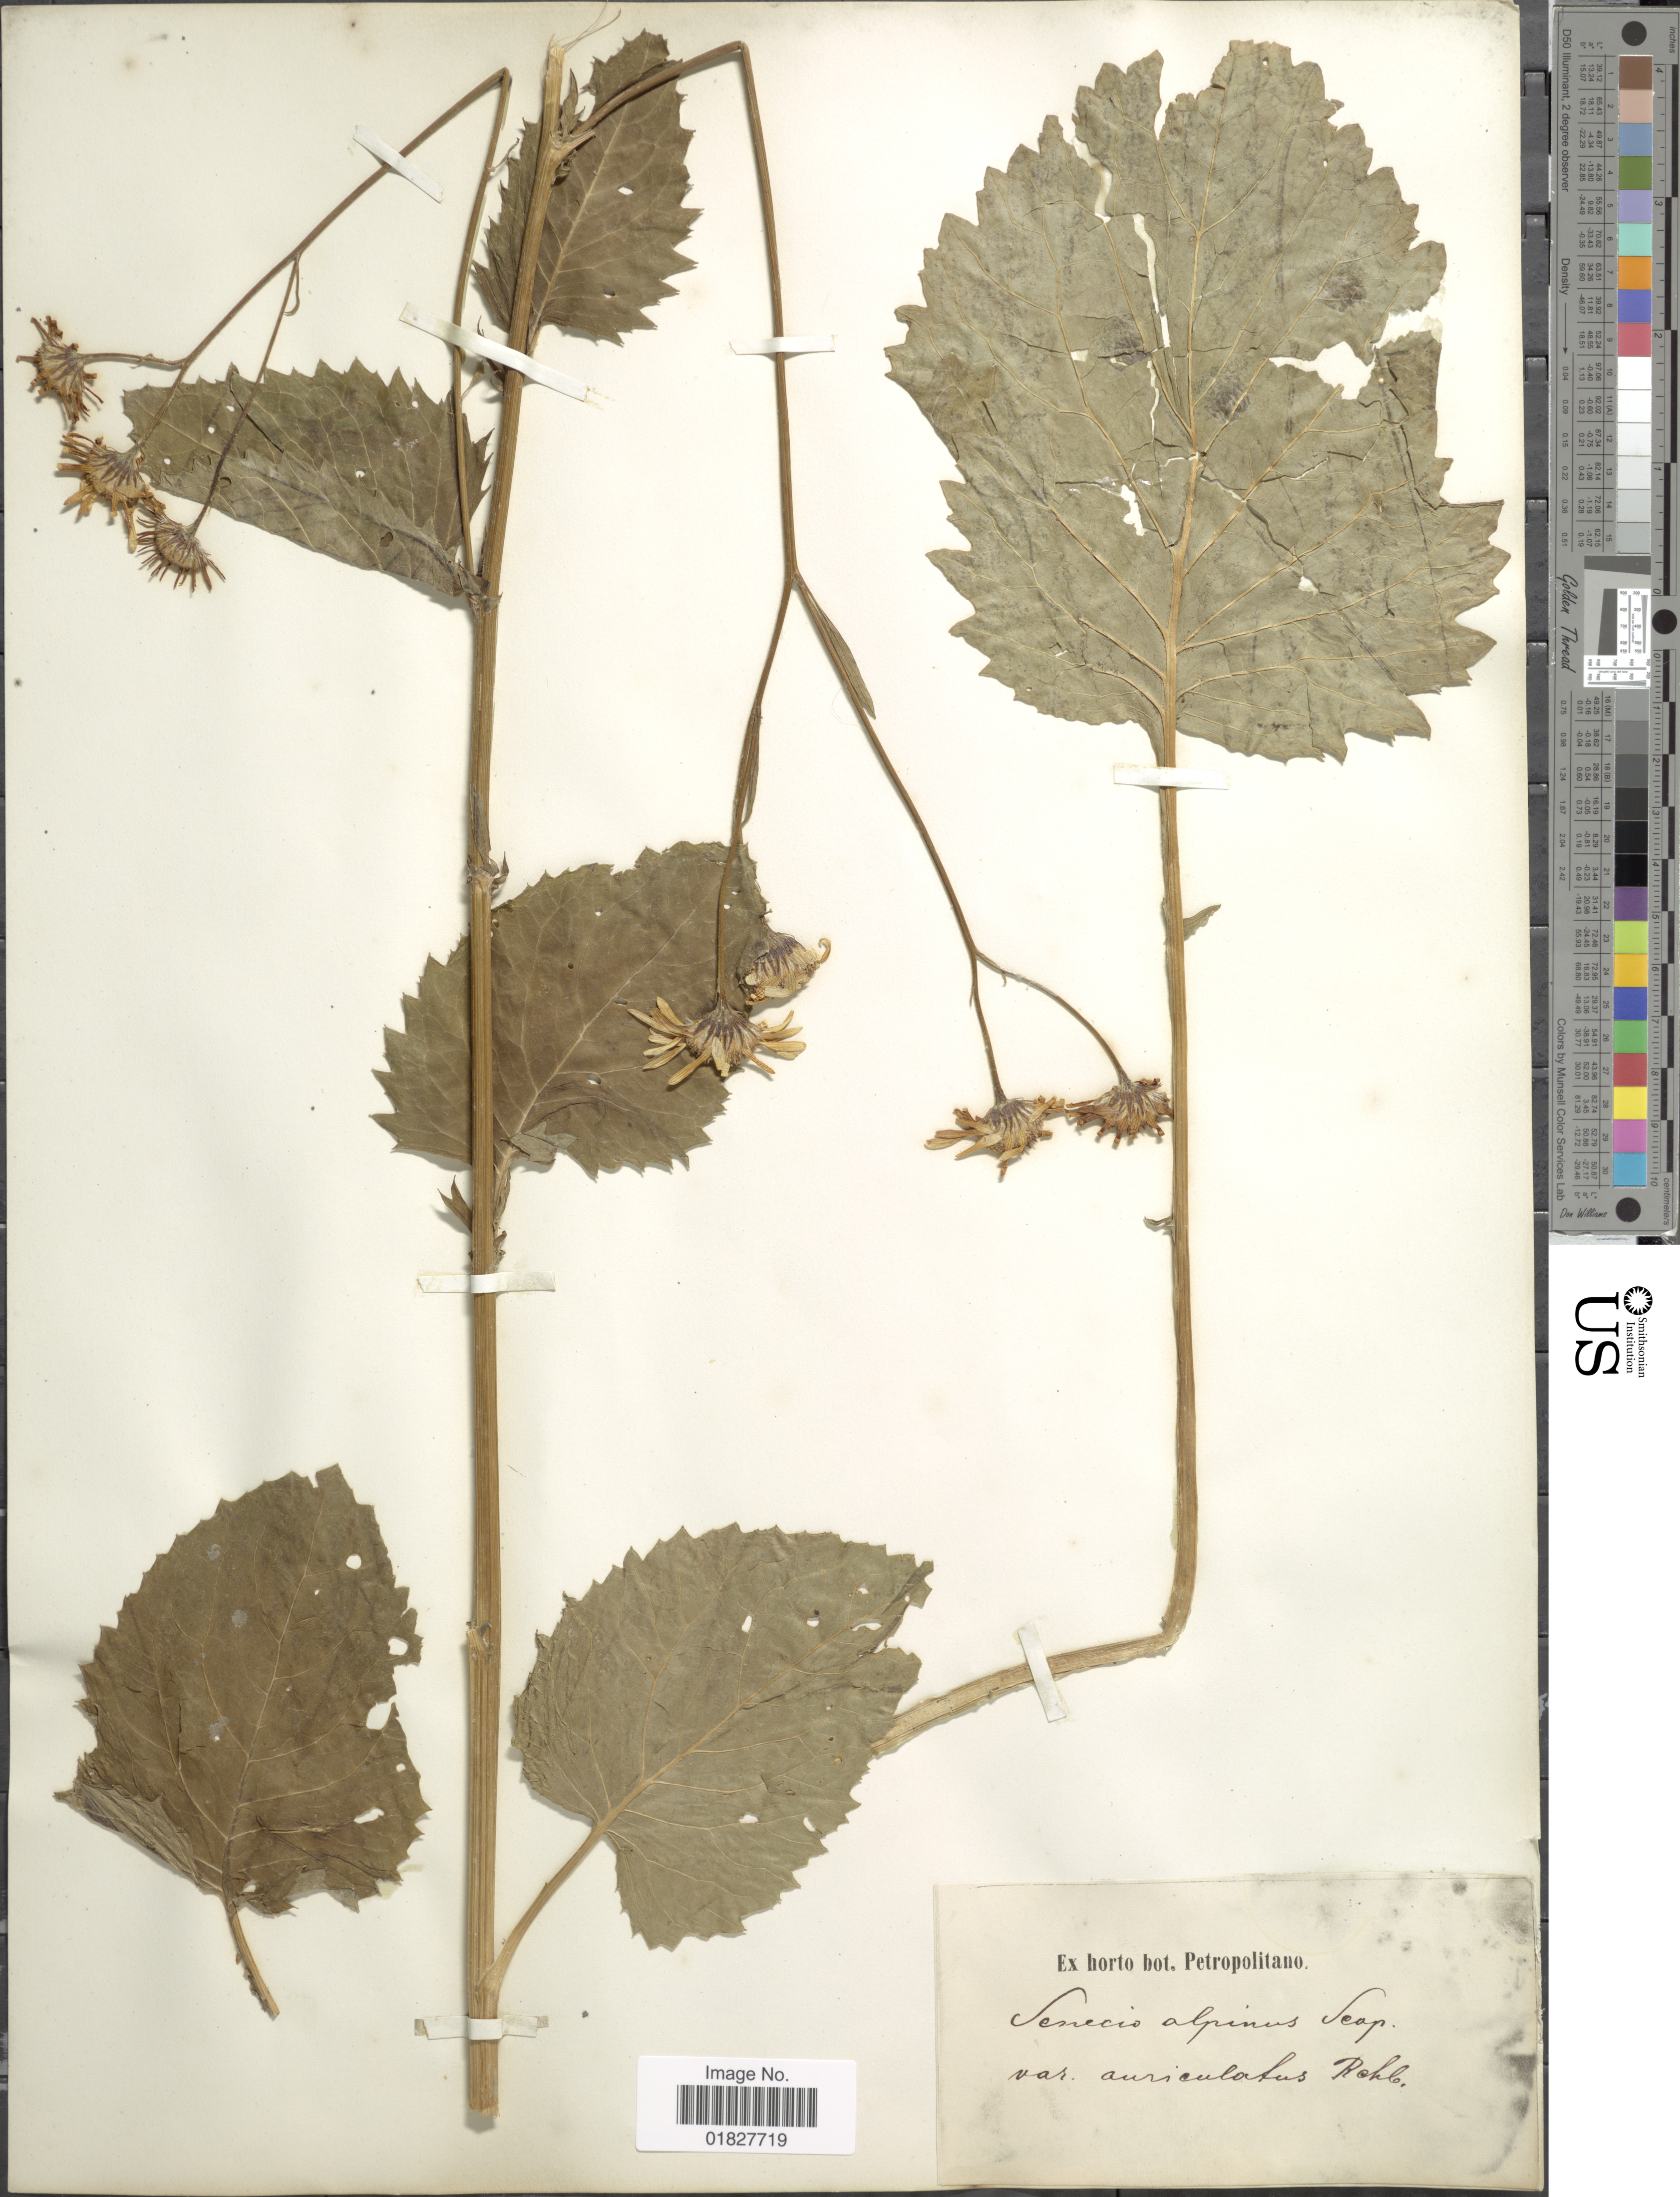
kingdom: Plantae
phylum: Tracheophyta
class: Magnoliopsida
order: Asterales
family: Asteraceae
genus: Jacobaea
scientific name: Jacobaea alpina subsp. samnitum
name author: (Nyman) Peruzzi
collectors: ex Horto Bot. Petropolitano